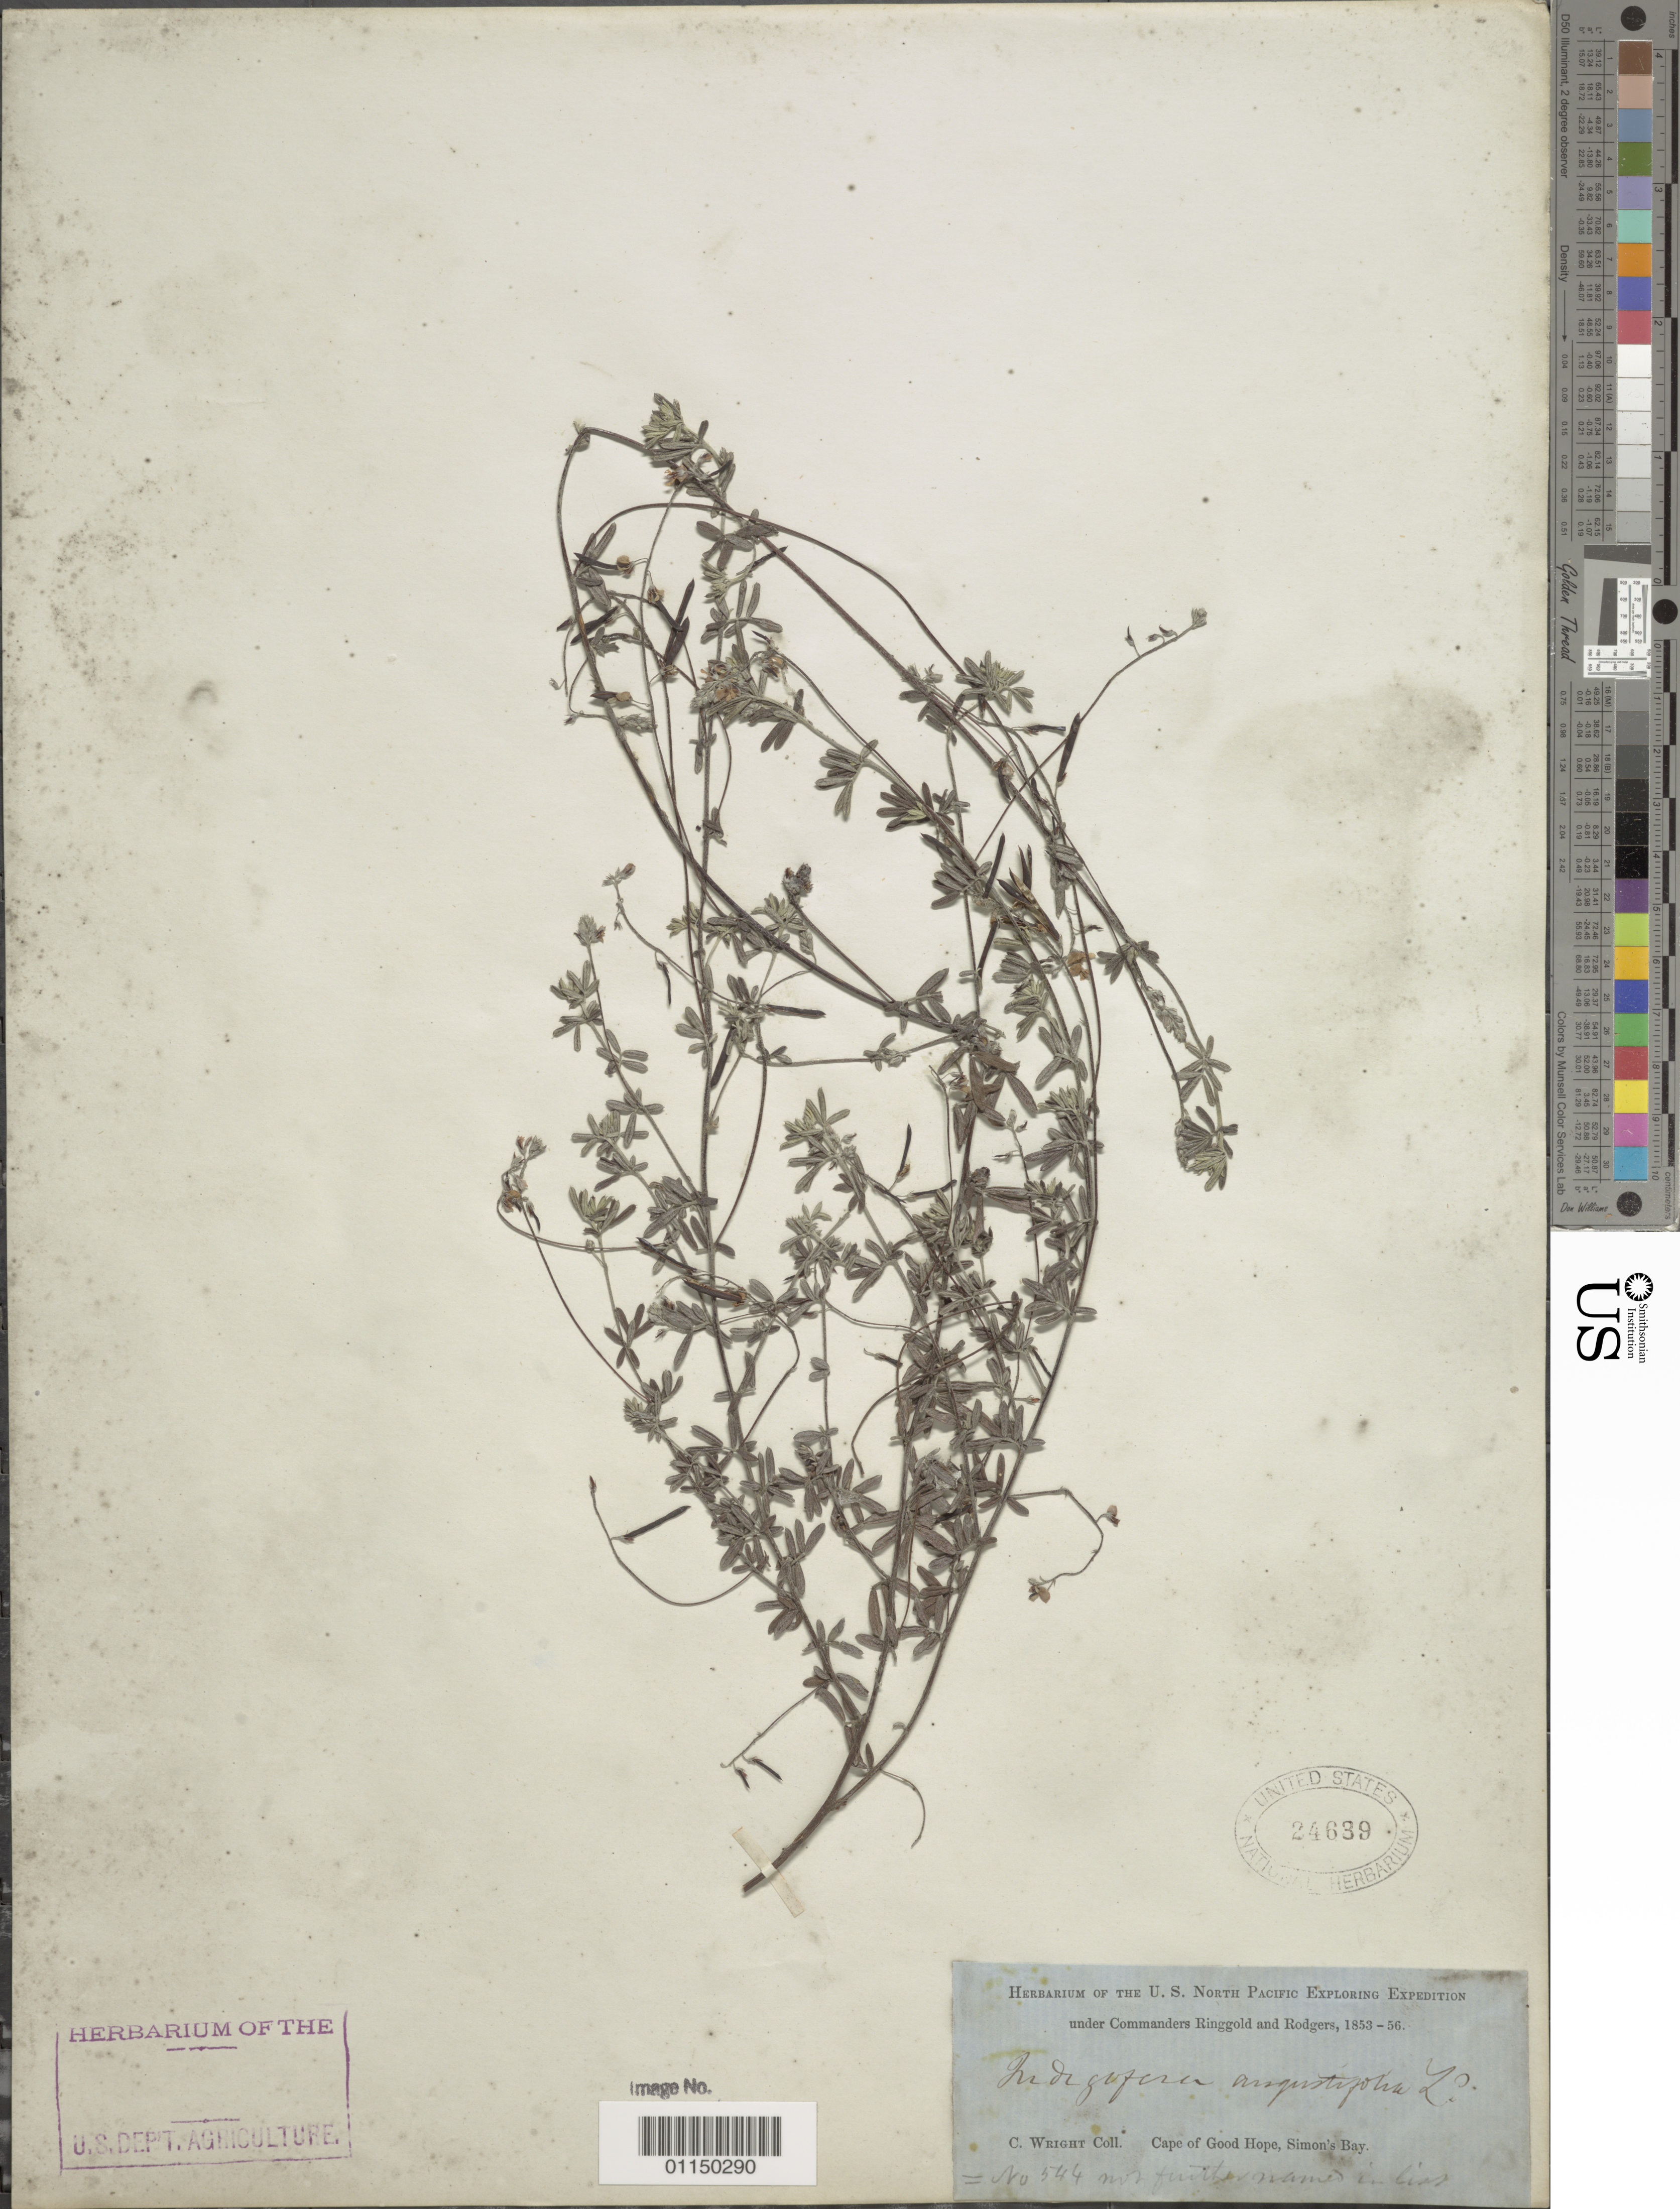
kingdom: Plantae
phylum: Tracheophyta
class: Magnoliopsida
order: Fabales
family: Fabaceae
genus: Indigofera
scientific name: Indigofera angustifolia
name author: L.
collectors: C. Wright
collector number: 544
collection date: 1853/1856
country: South Africa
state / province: Western Cape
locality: Cape of Good Hope, Simon's Bay.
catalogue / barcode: US 24639